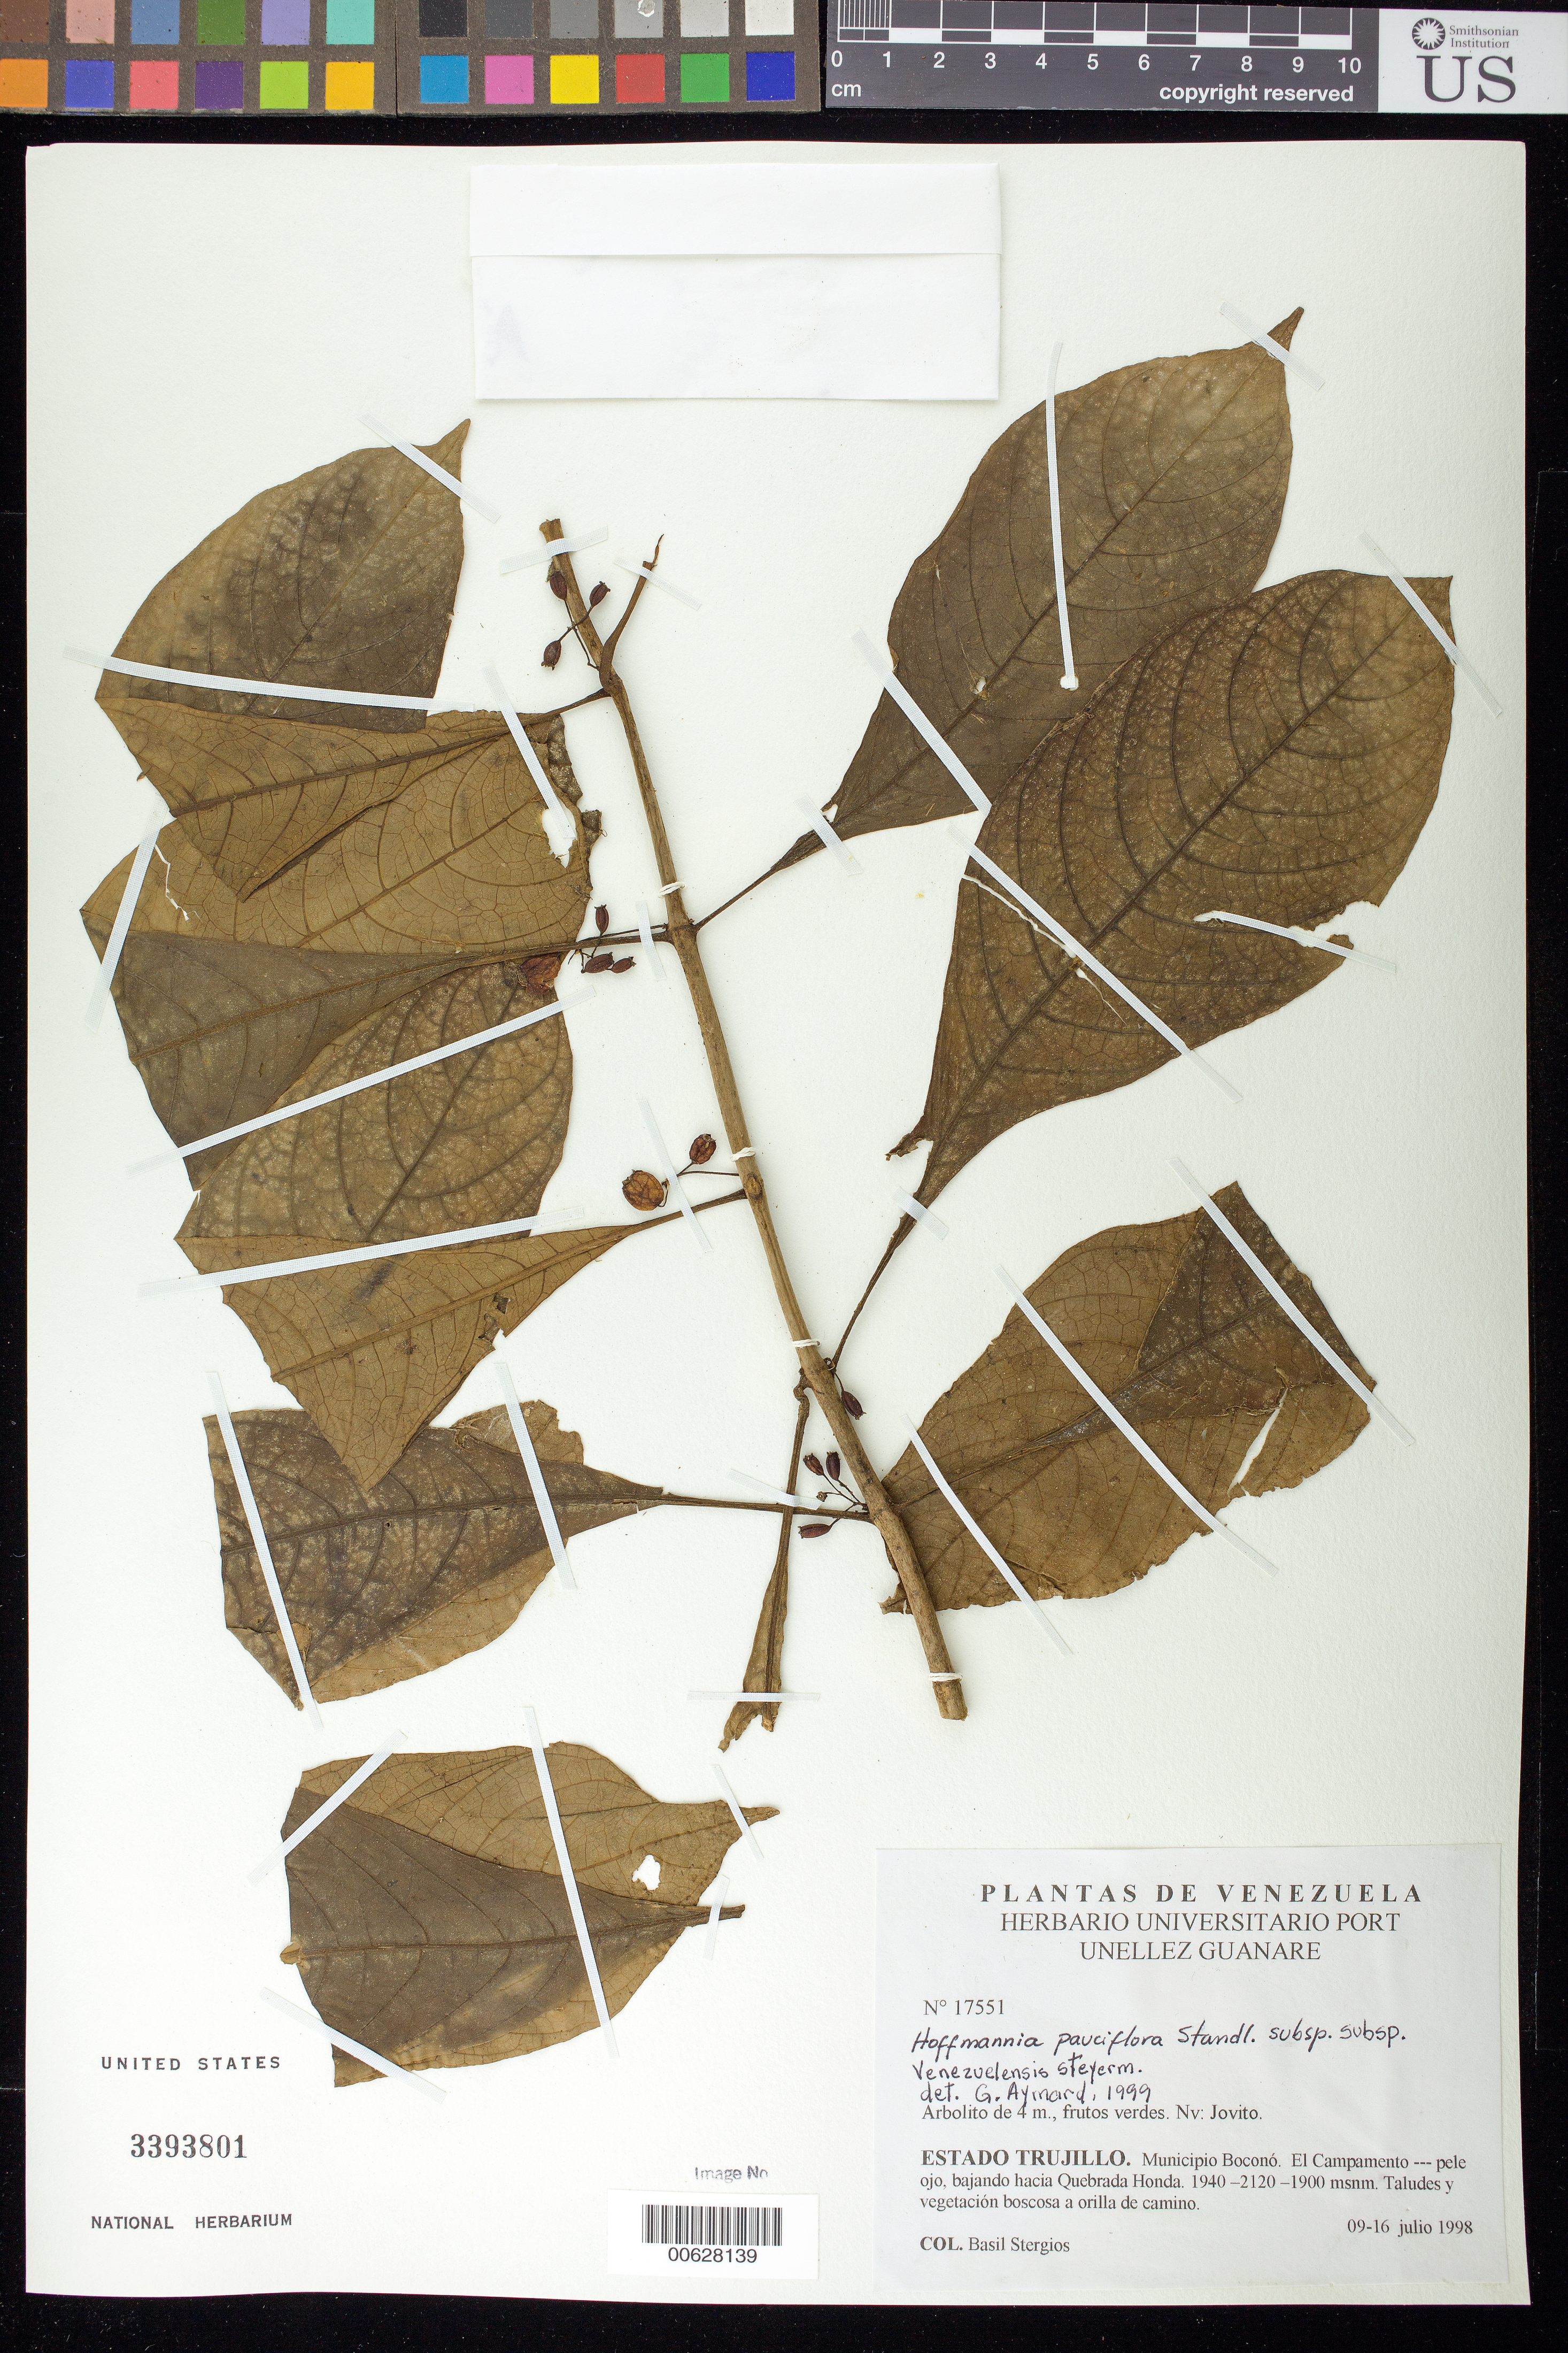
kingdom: Plantae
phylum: Tracheophyta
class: Magnoliopsida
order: Gentianales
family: Rubiaceae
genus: Hoffmannia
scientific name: Hoffmannia pauciflora subsp. venezuelensis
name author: Standl.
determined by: Aymard C., G. A., (PORT), Univ. Nac. Exp. de los Llanos Ezequiel Zamora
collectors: B. G. Stergios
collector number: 17551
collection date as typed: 09 Jul 1998 to 16 Jul 1998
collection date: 1998-07-09/1998-07-16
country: Venezuela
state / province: Trujillo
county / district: Boconó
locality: Parque Nacional Guaramacal, El campamento-pele ojo, bajando hacia Quebrada Honda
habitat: Taludes y vegetación boscosa a orilla de camino.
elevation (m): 1900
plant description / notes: Common name: Jovito; MP, PORT, US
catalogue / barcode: US 3393801